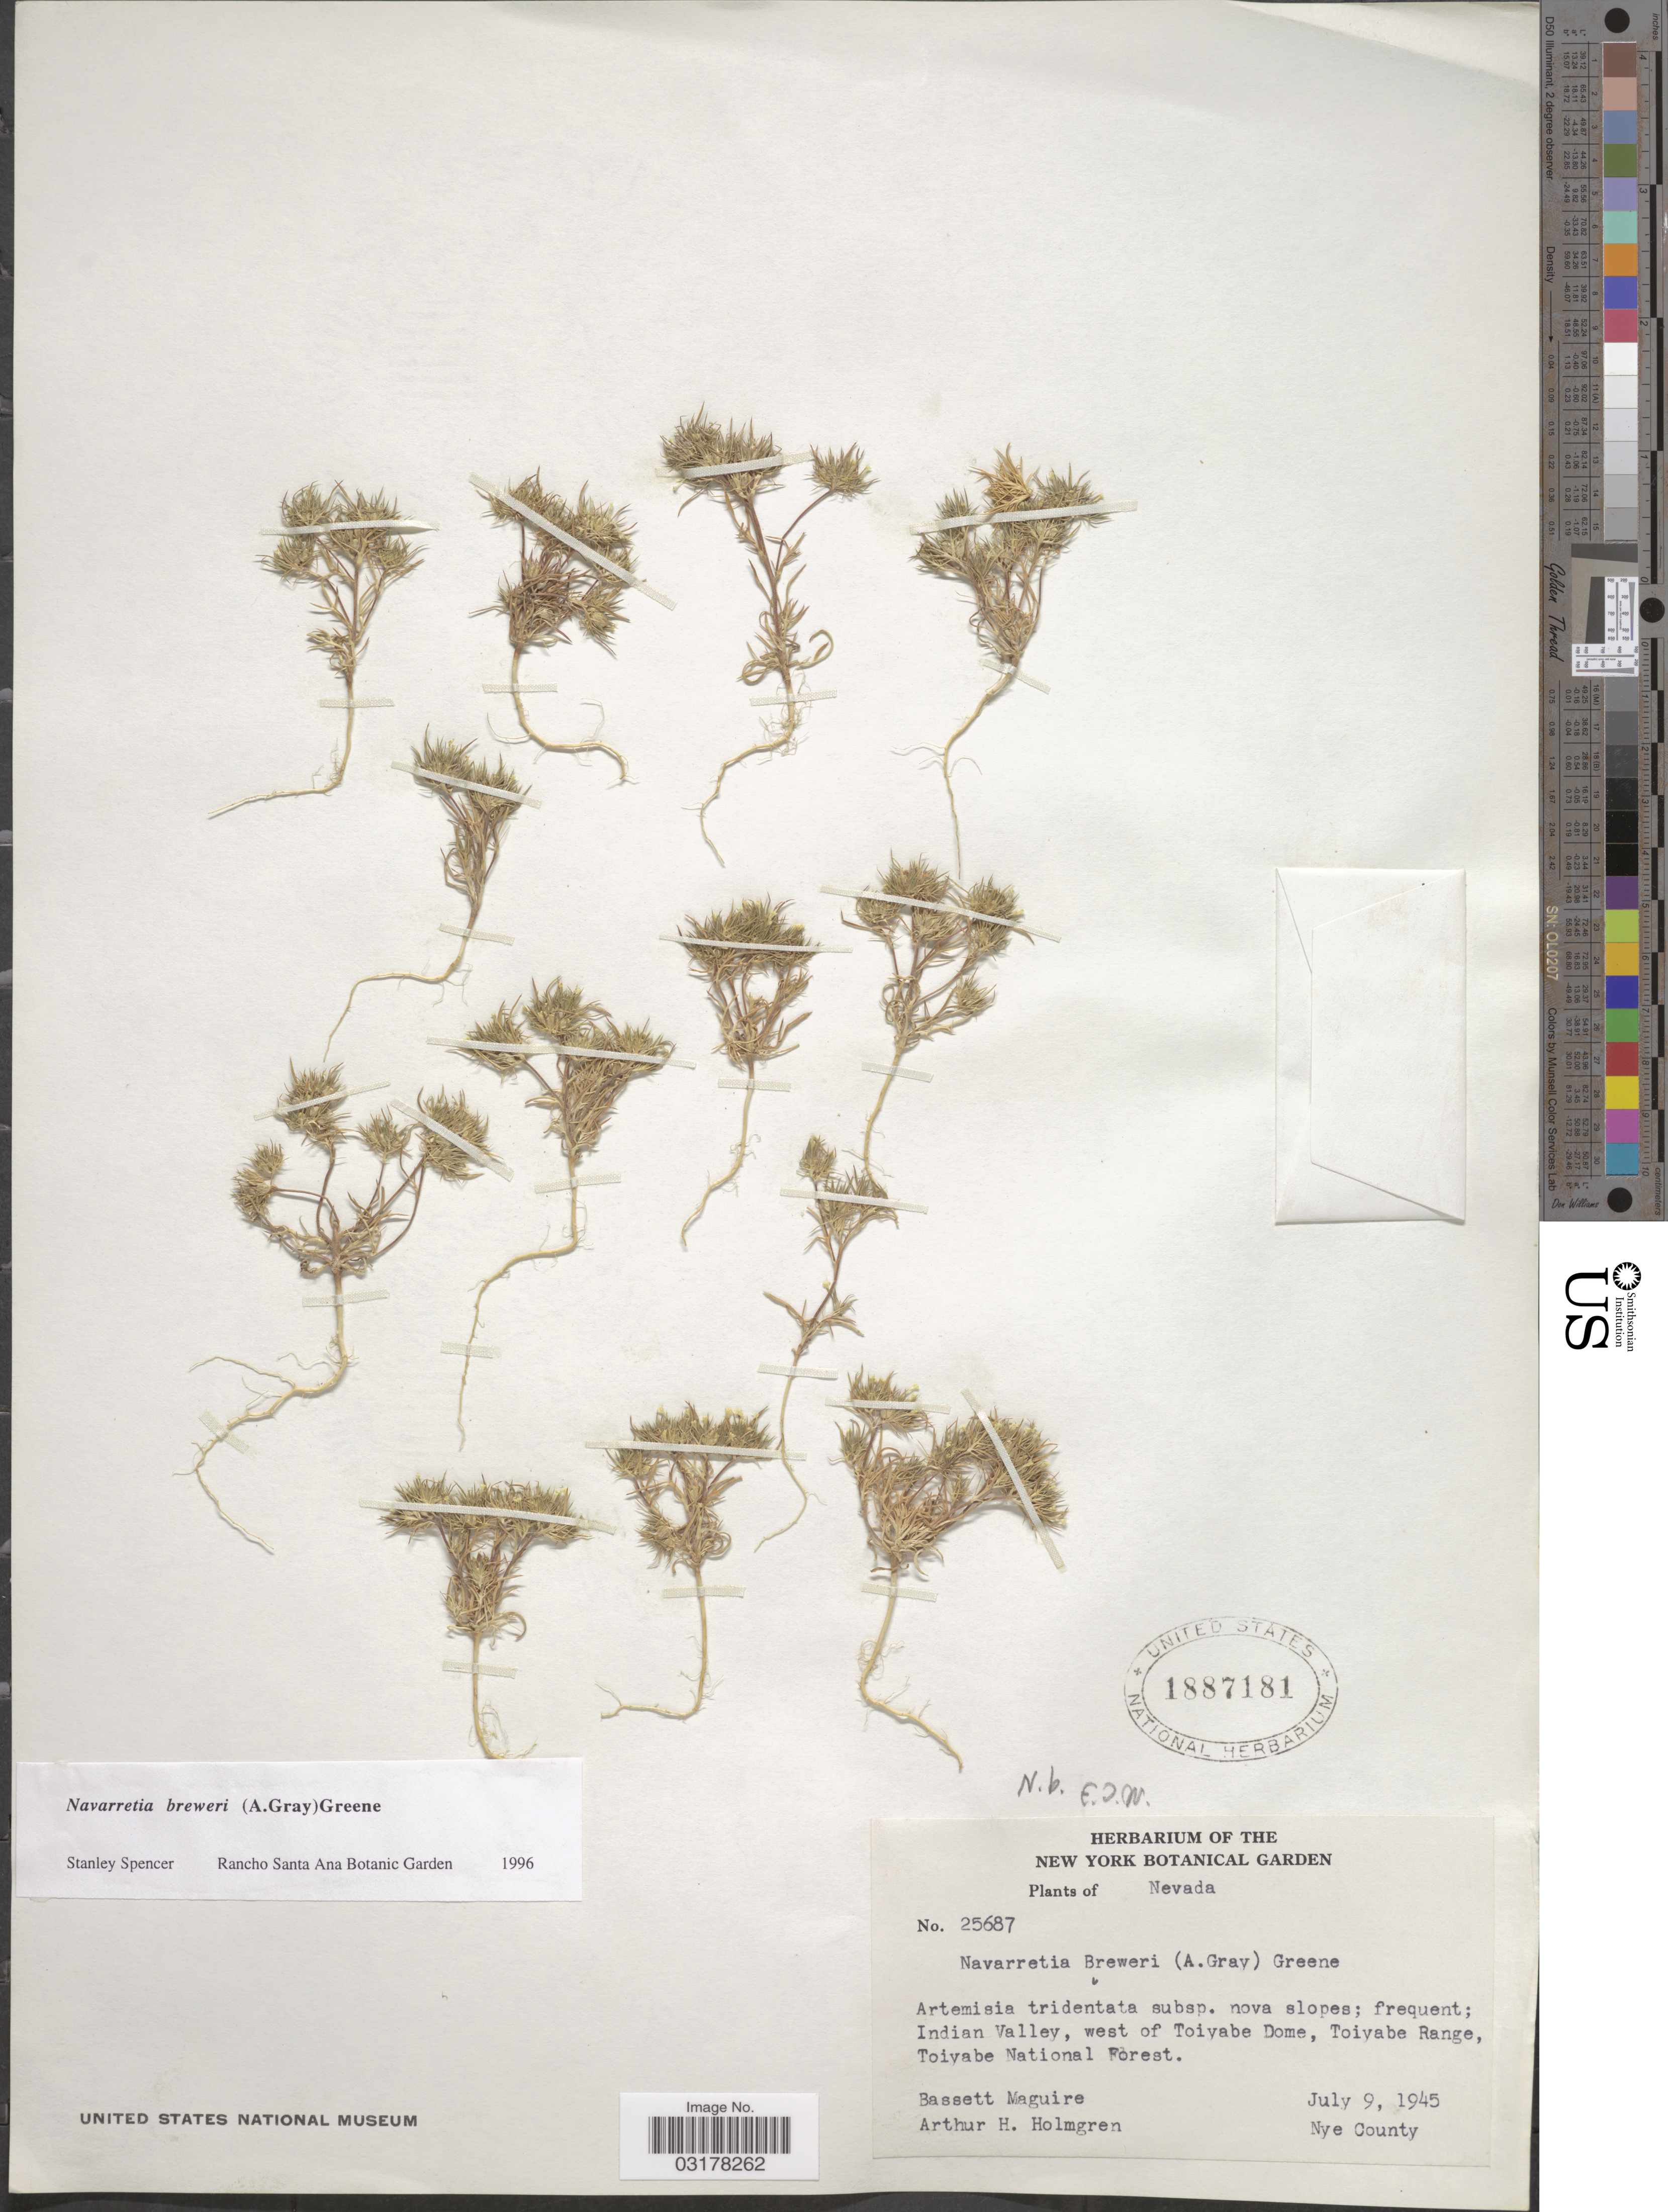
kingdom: Plantae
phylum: Tracheophyta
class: Magnoliopsida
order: Ericales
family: Polemoniaceae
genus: Navarretia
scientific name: Navarretia breweri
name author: (A. Gray) Greene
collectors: B. Maguire & A. H. Holmgren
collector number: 25687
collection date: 1945-07-09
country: United States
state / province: Nevada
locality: Indian Valley, west of Toiyabe Dome, Toiyabe Range, Toiyabe National Forest. Nye County.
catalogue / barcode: US 1887181